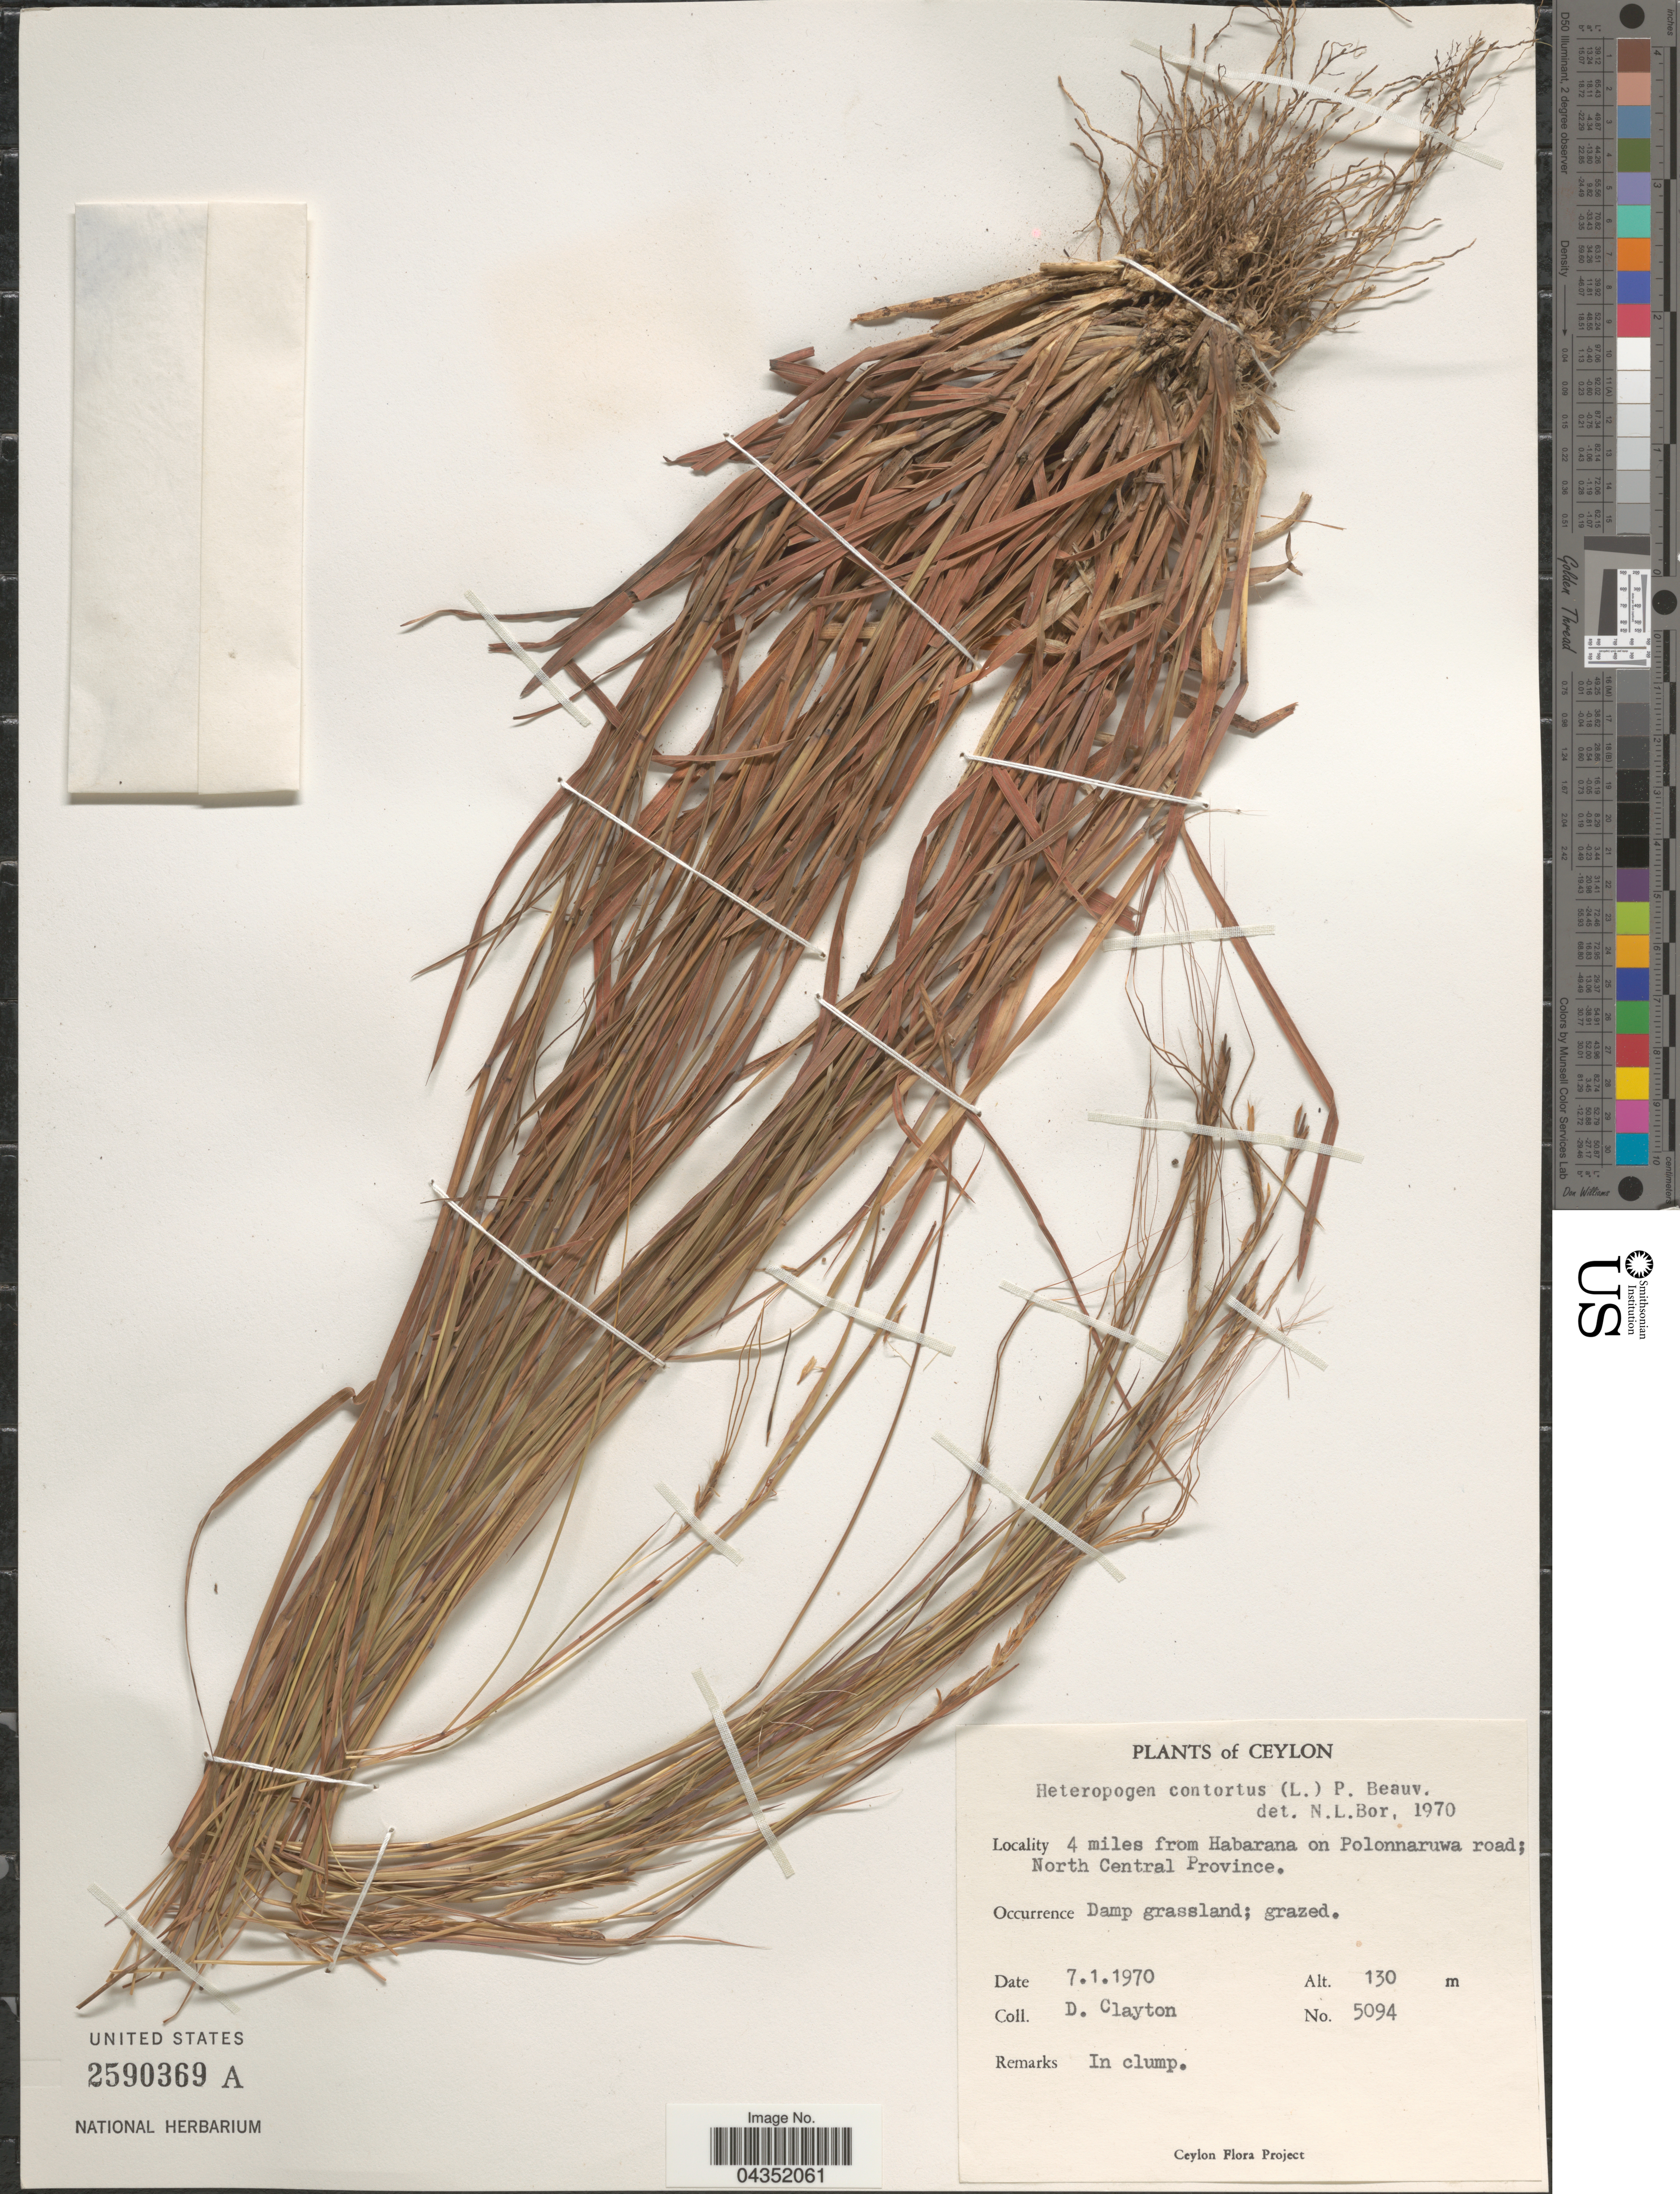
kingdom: Plantae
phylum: Tracheophyta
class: Liliopsida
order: Poales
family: Poaceae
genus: Heteropogon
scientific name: Heteropogon contortus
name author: (L.) P. Beauv. ex Roem. & Schult.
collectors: D. Clayton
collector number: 5094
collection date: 1970-01-07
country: Sri Lanka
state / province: North Central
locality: Ceylon. 4 miles from Habarana on Polonnaruwa road.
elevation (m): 130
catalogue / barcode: US 2590369A